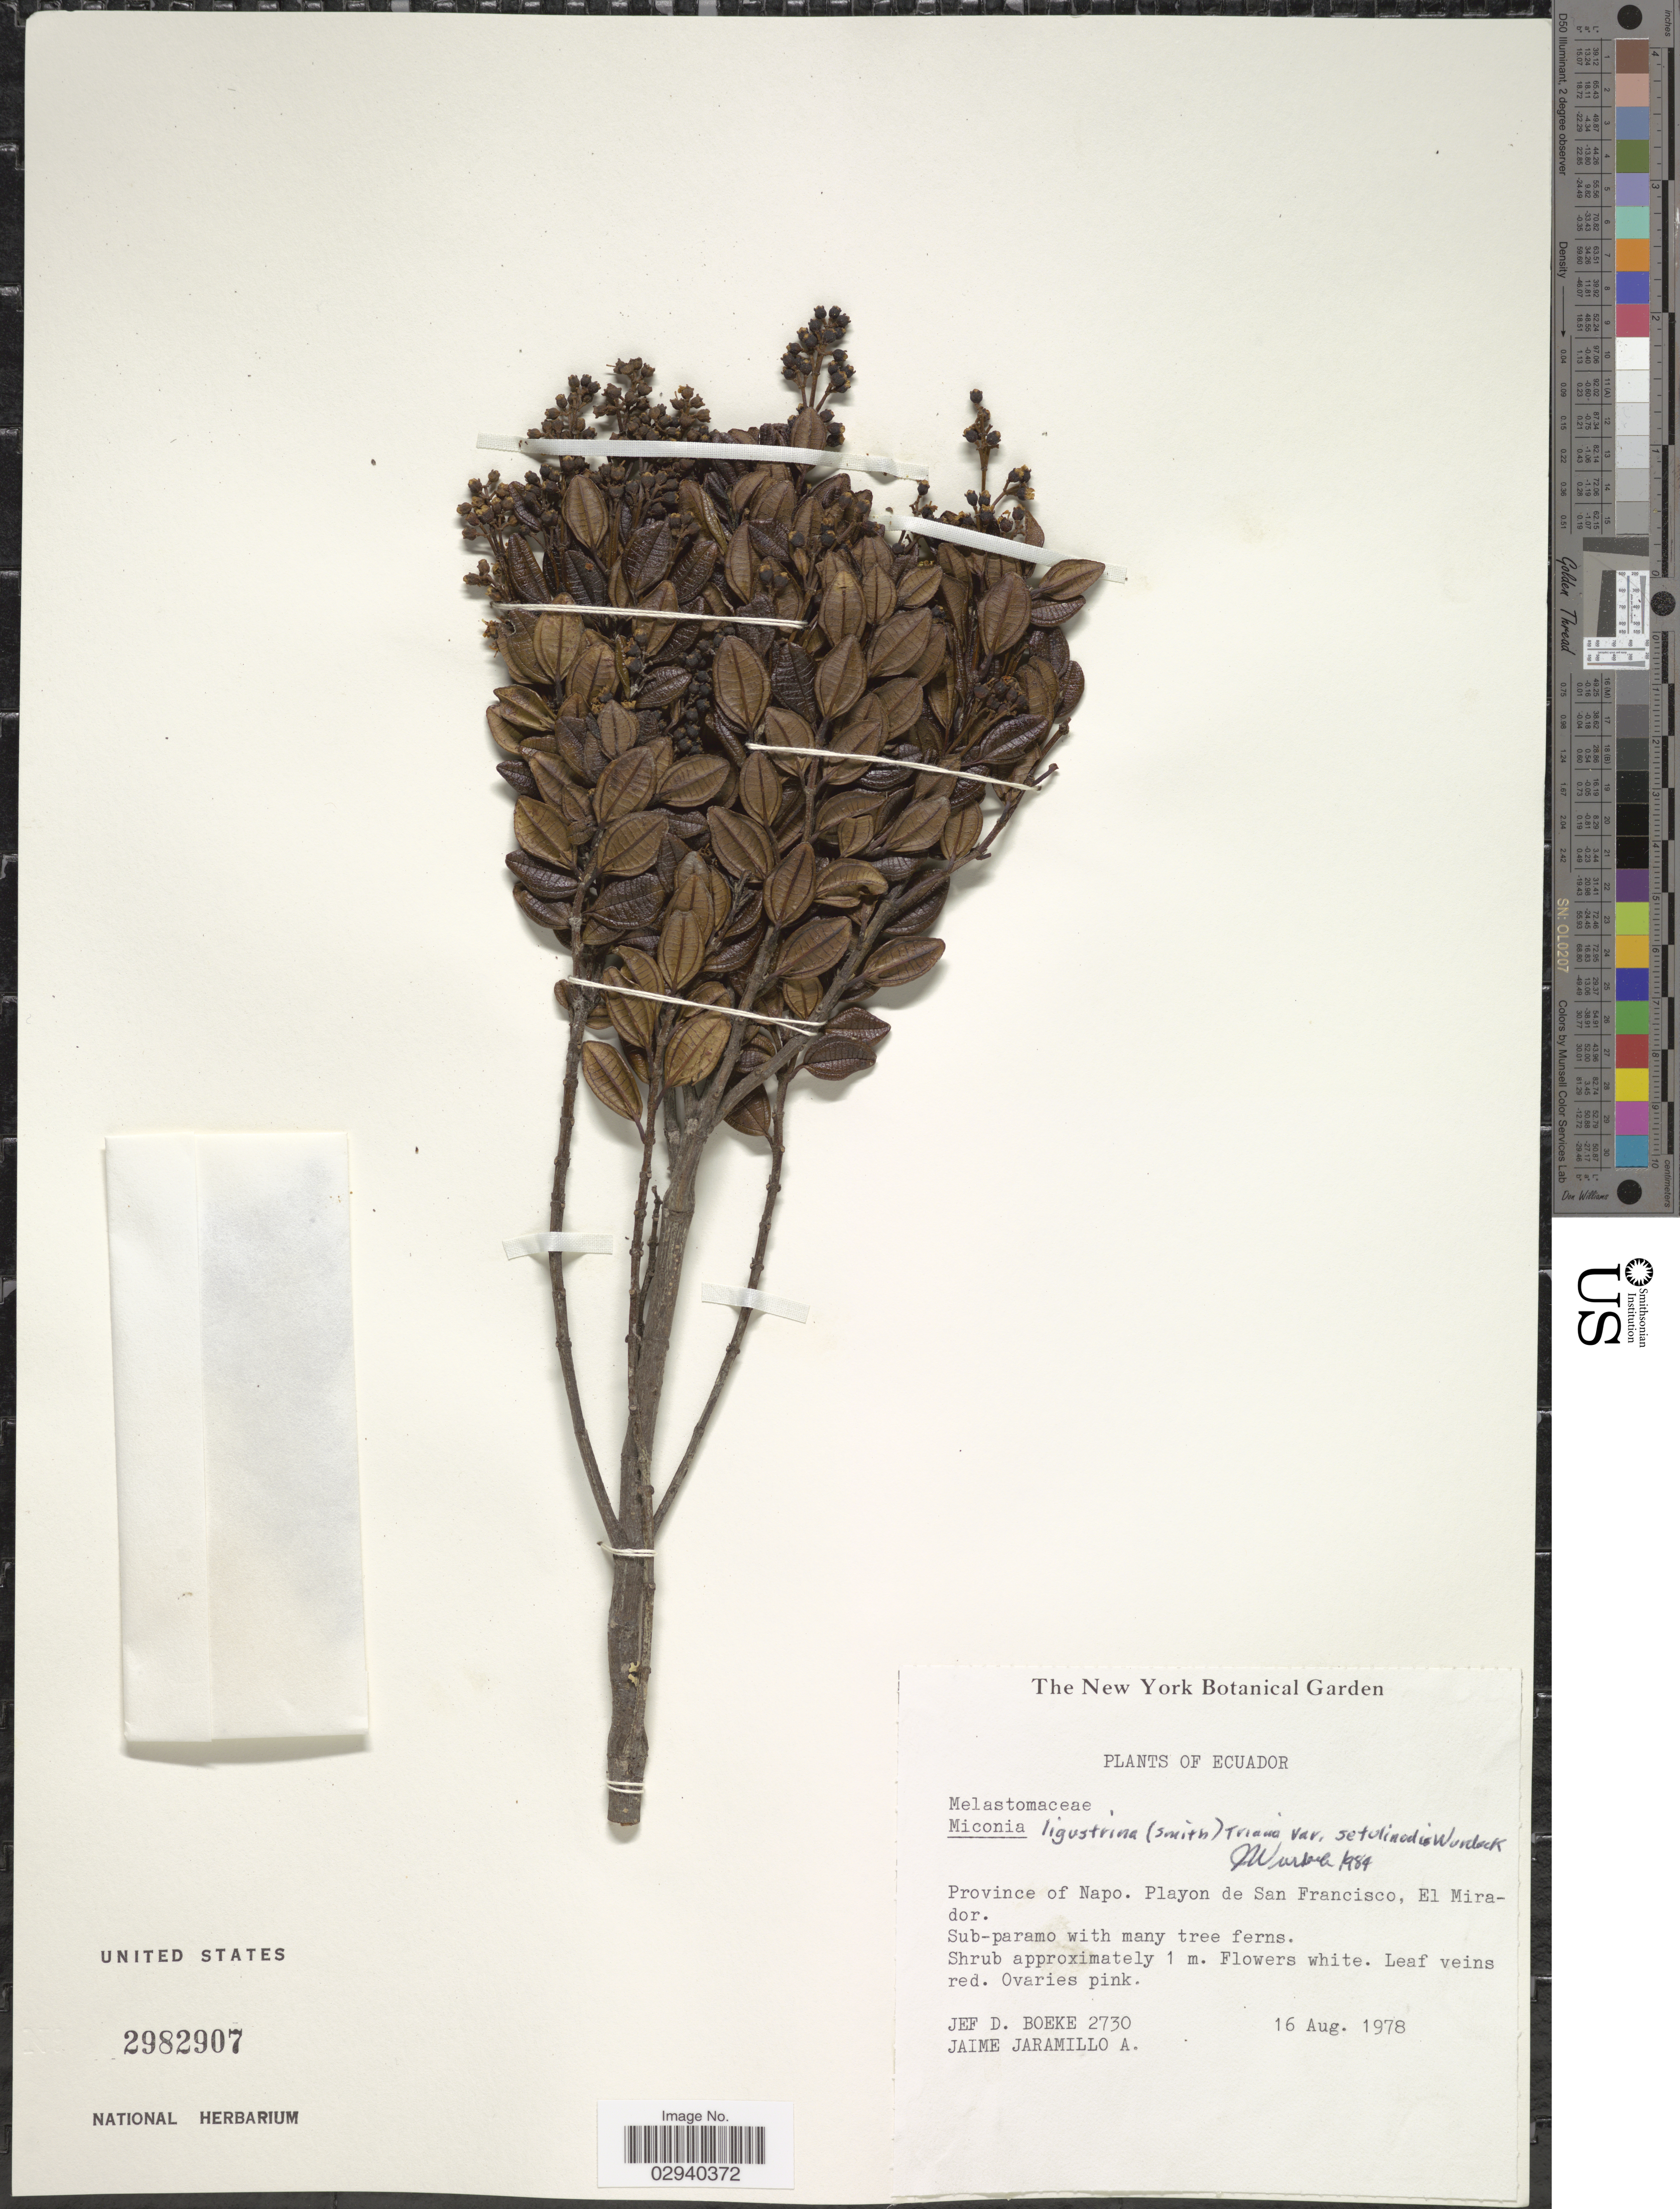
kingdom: Plantae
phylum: Tracheophyta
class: Magnoliopsida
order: Myrtales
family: Melastomataceae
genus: Miconia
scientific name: Miconia ligustrina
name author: (Sw.) Triana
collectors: J. Boeke & J. L. Jaramillo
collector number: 2730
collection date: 1978-08-16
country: Ecuador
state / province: Napo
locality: Playon de San Francsico, El Mirador.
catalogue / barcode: US 2982907